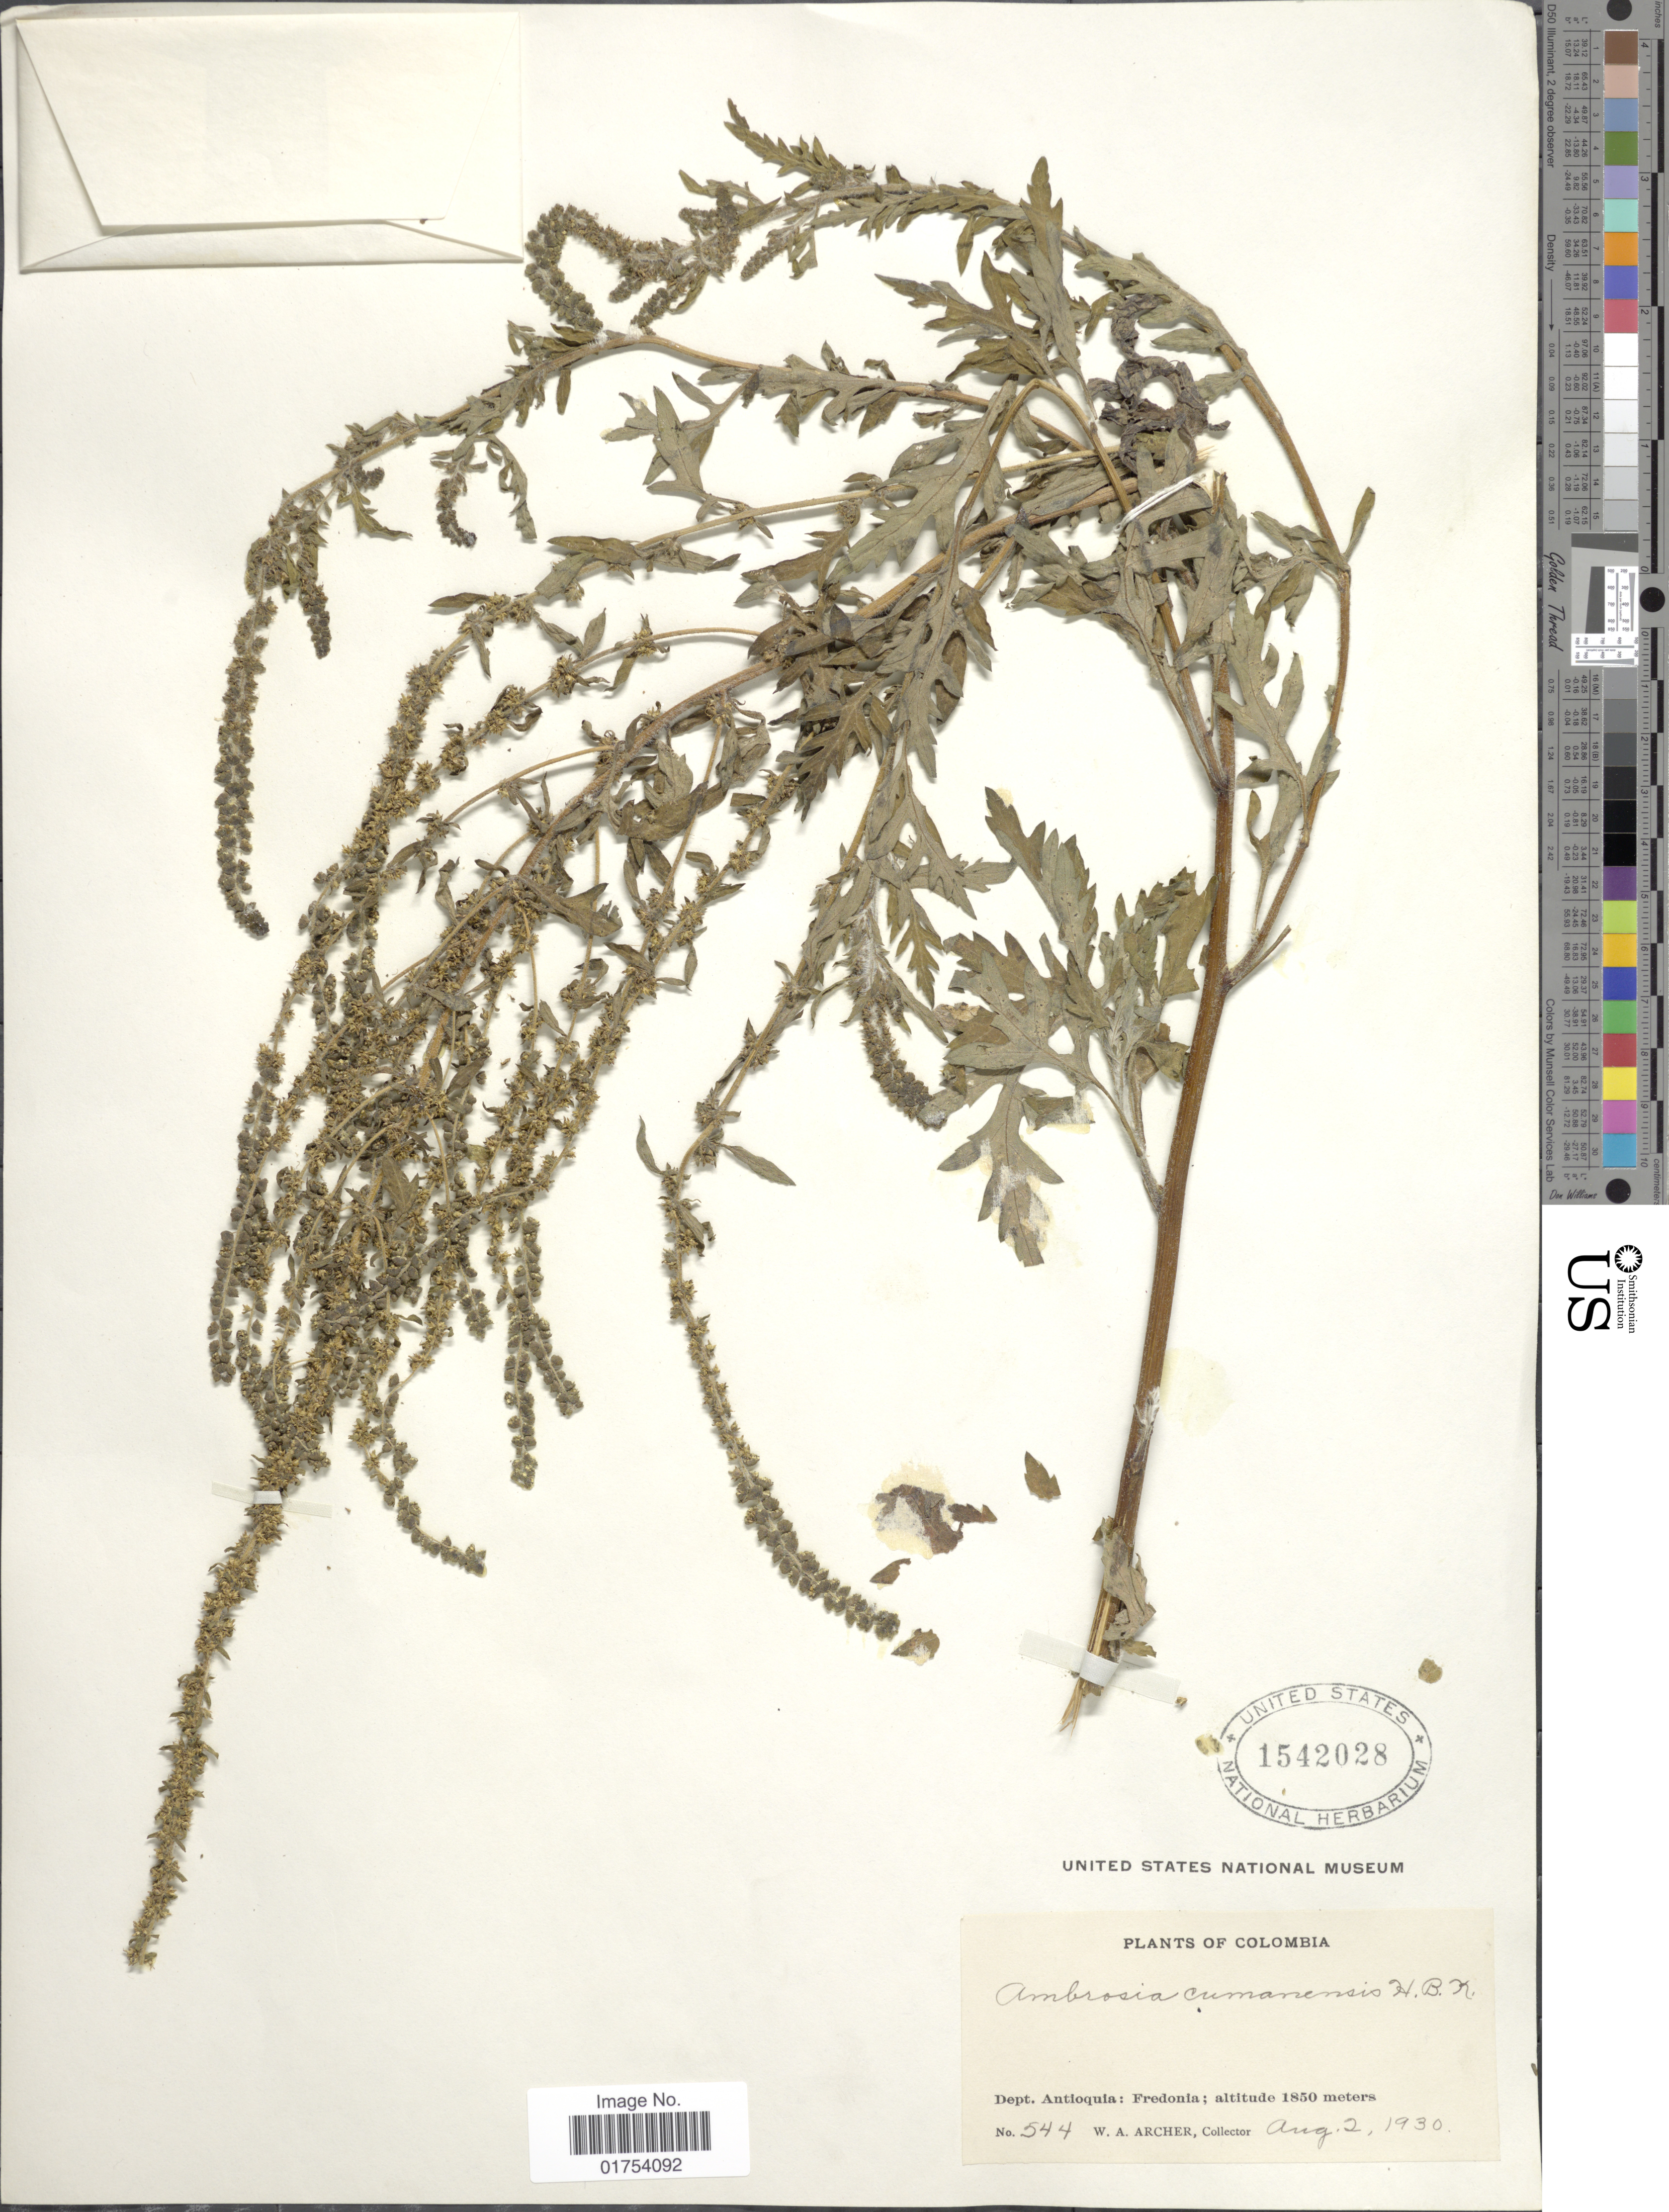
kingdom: Plantae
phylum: Tracheophyta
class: Magnoliopsida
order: Asterales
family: Asteraceae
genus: Ambrosia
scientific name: Ambrosia peruviana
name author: Willd.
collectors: W. A. Archer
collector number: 544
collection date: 1930-08-02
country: Colombia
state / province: Antioquia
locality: Fredonia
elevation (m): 1850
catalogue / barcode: US 1542028